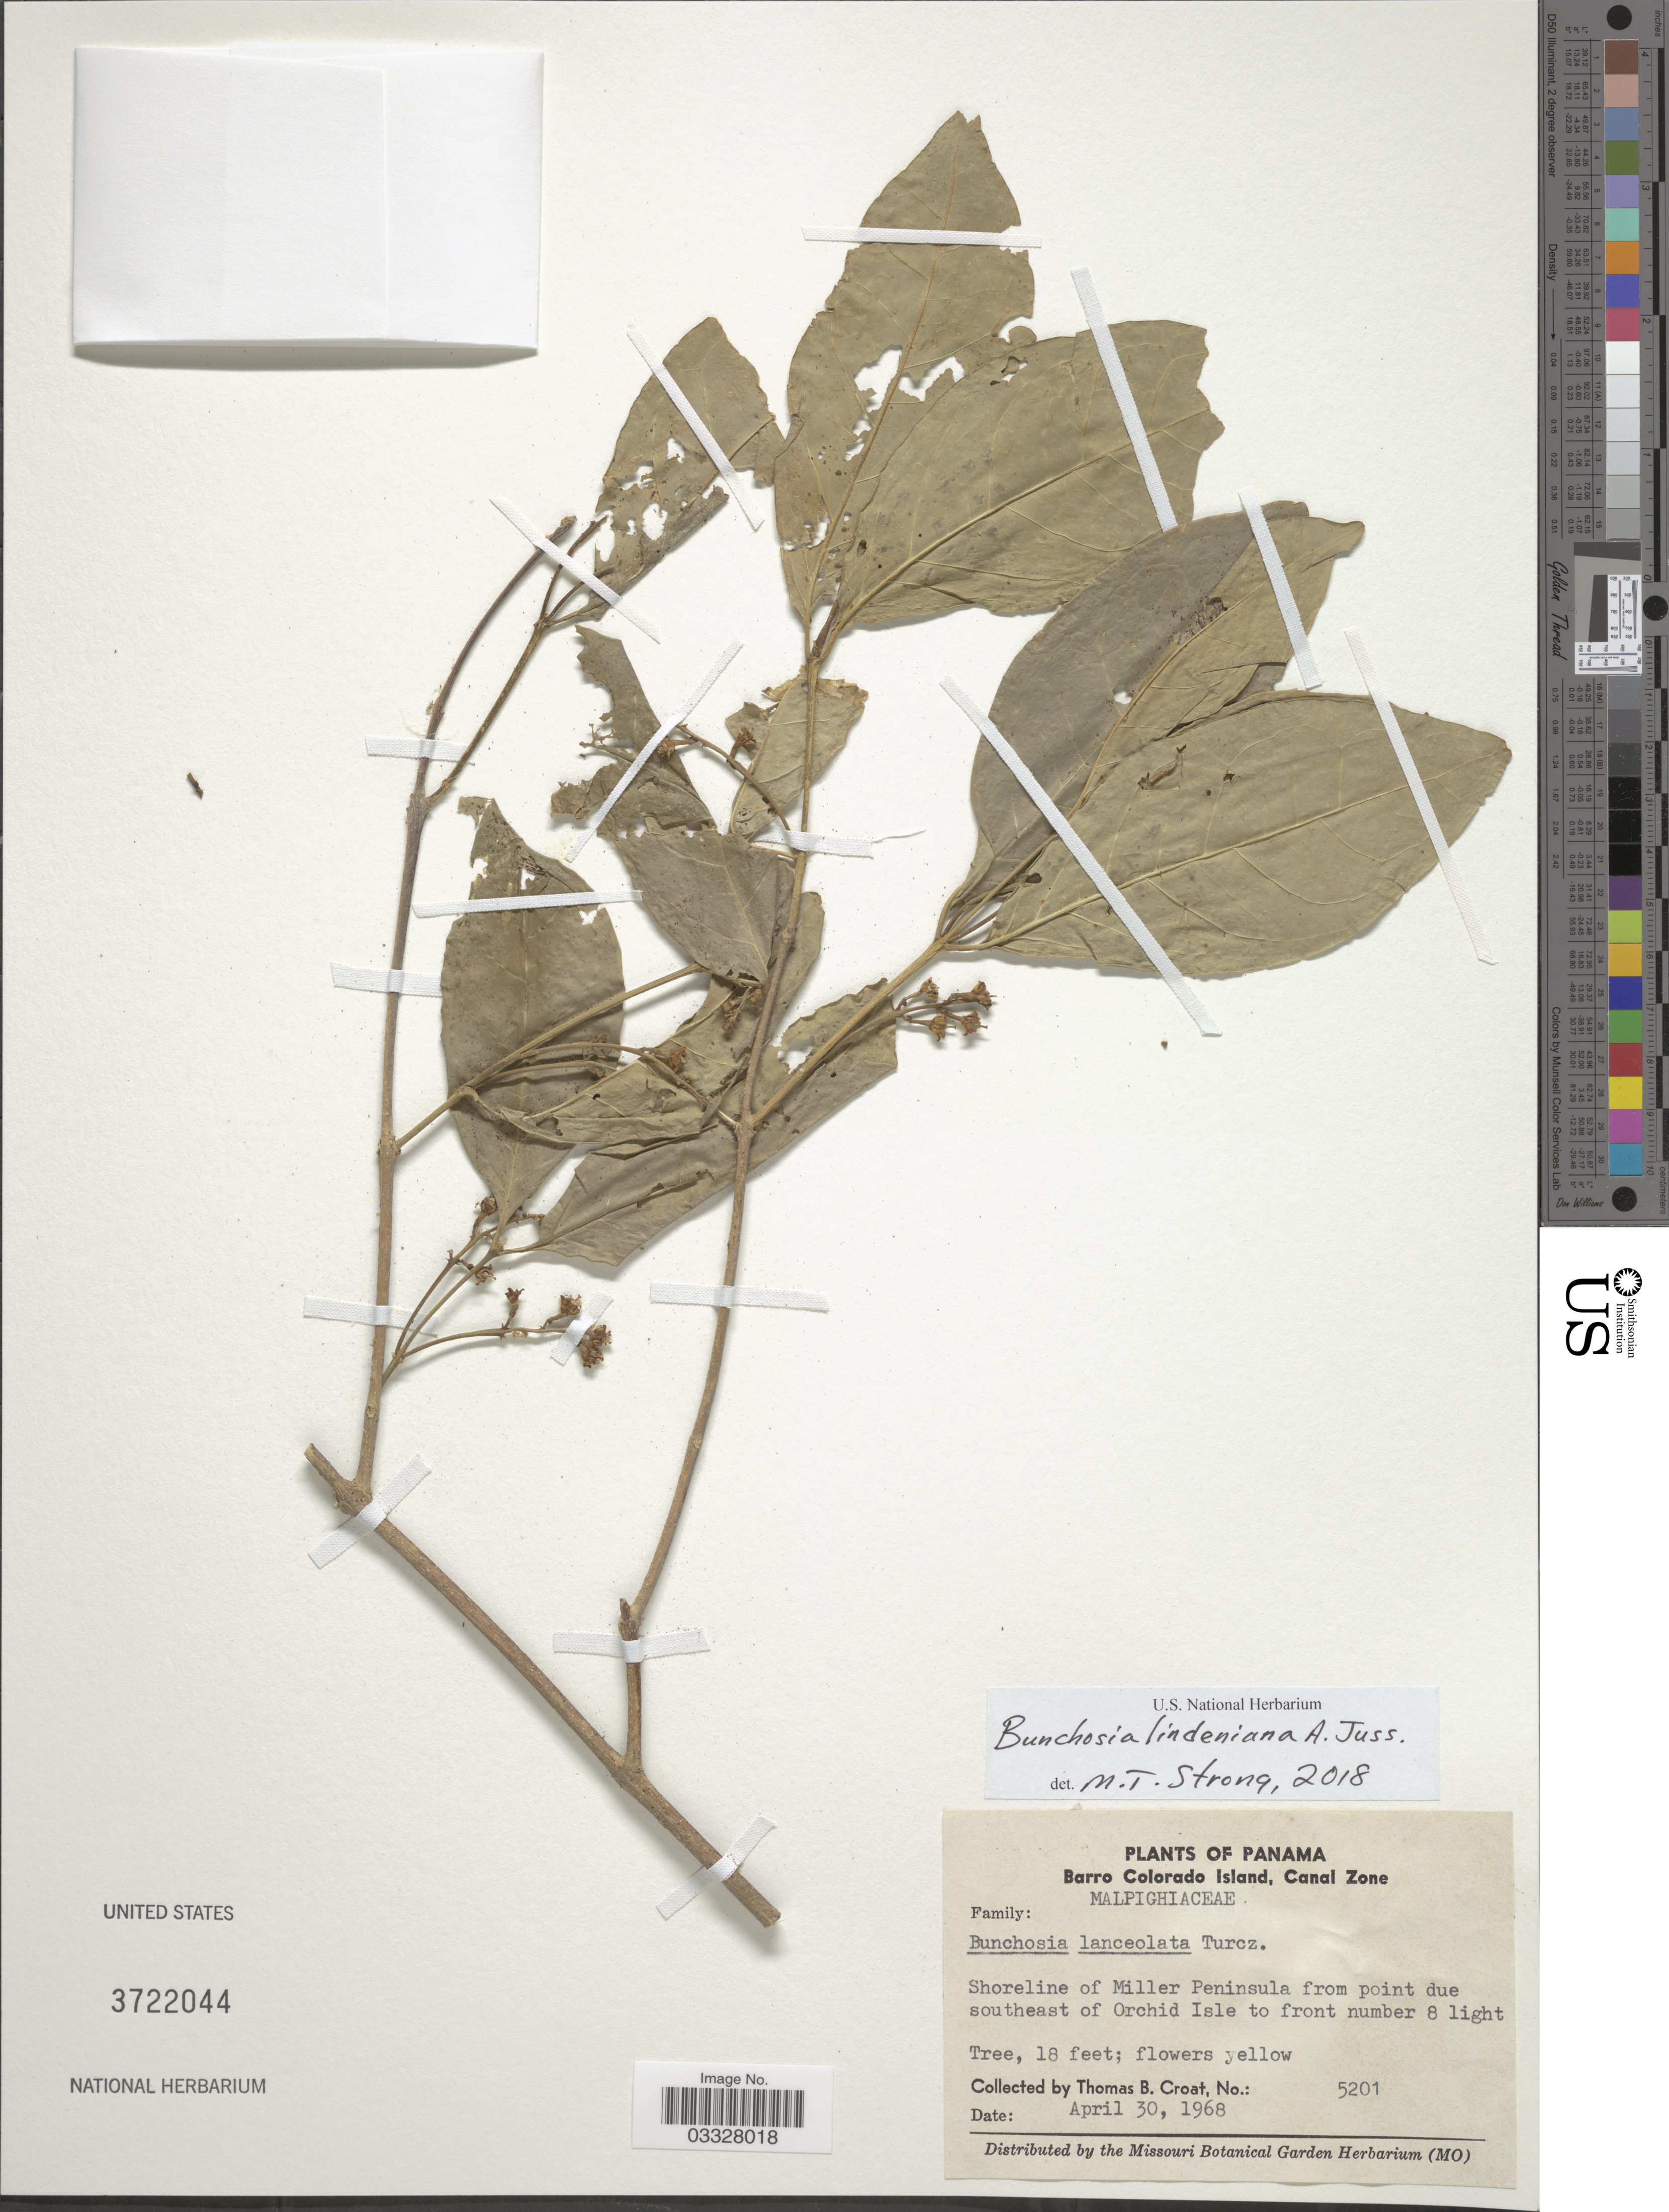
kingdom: Plantae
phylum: Tracheophyta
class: Magnoliopsida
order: Malpighiales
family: Malpighiaceae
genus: Bunchosia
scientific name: Bunchosia lindeniana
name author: A. Juss.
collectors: T. B. Croat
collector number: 5201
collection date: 1968-04-30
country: Panama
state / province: Panamá Oeste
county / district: Canal Zone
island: Barro Colorado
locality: Barro Colorado Island, Canal Zone. Shoreline of Miller Peninsula from point due southeast of Orchid Isle to front number 8 light.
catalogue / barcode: US 3722044